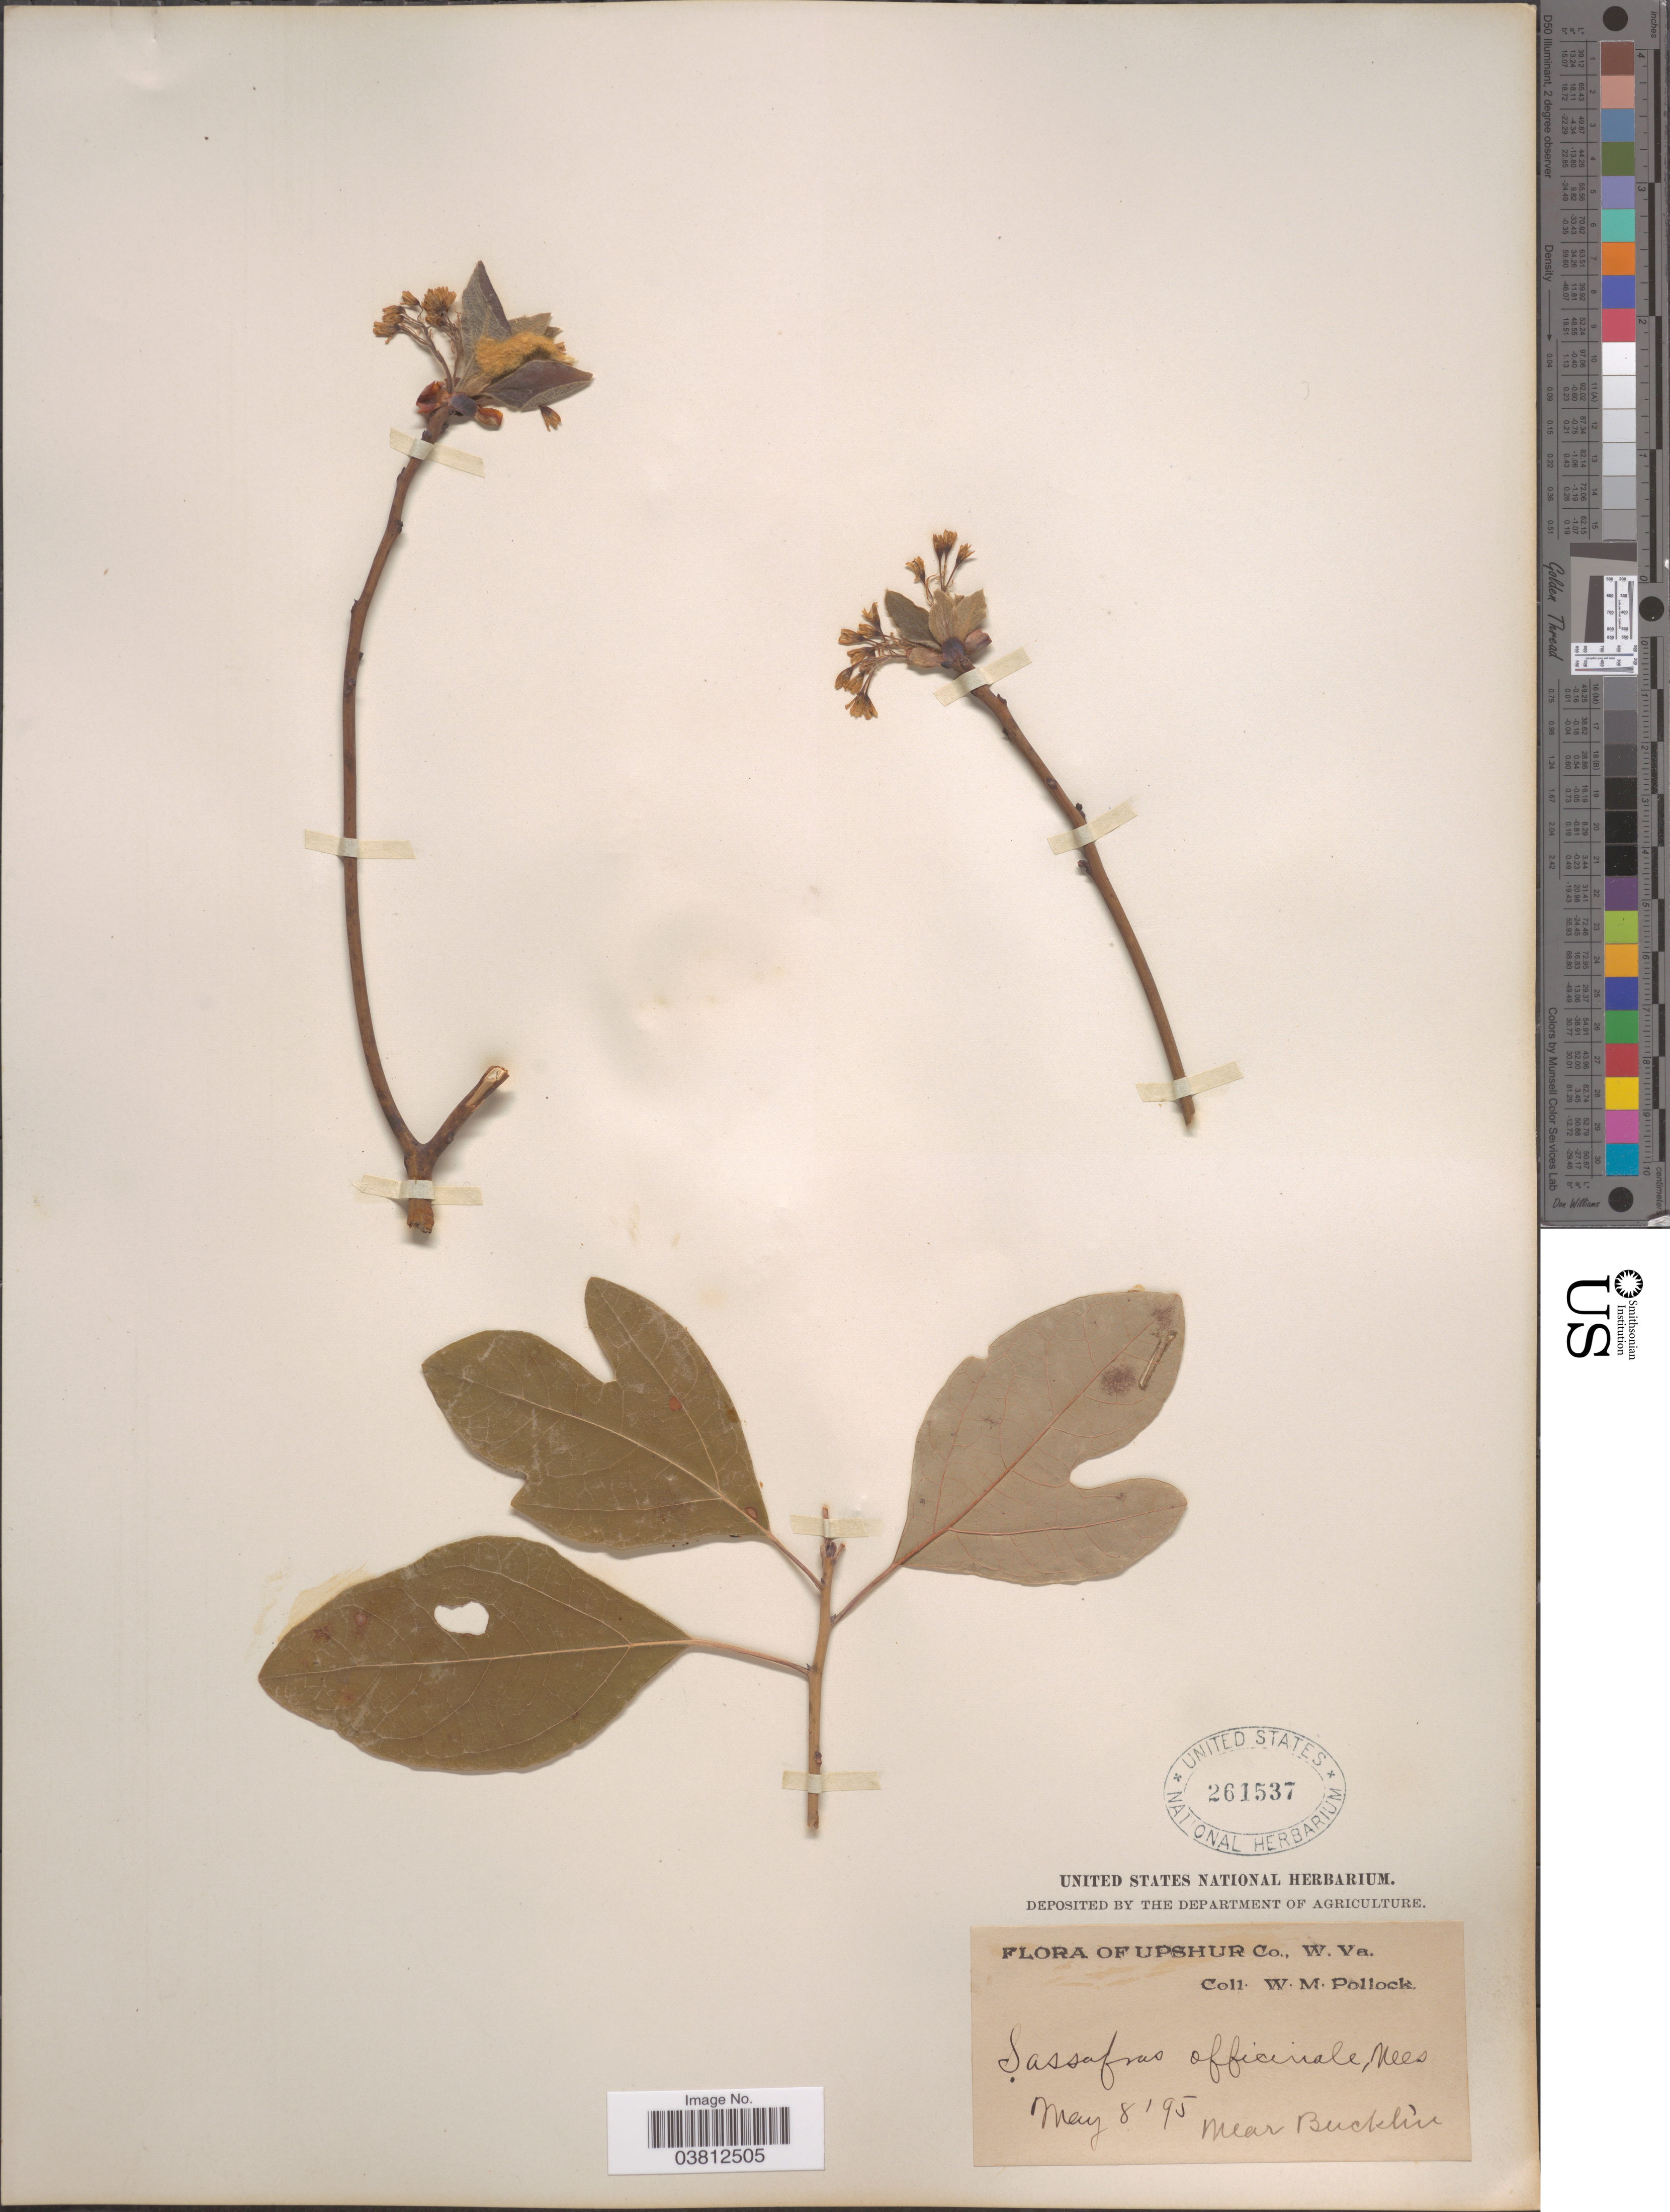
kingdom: Plantae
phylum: Tracheophyta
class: Magnoliopsida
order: Laurales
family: Lauraceae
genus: Sassafras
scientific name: Sassafras albidum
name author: (Nutt.) Nees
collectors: W. M. Pollock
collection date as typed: Transcribed d/m/y: 8/5/95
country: United States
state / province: West Virginia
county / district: Upshur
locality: near Bucklìn.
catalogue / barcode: US 261537